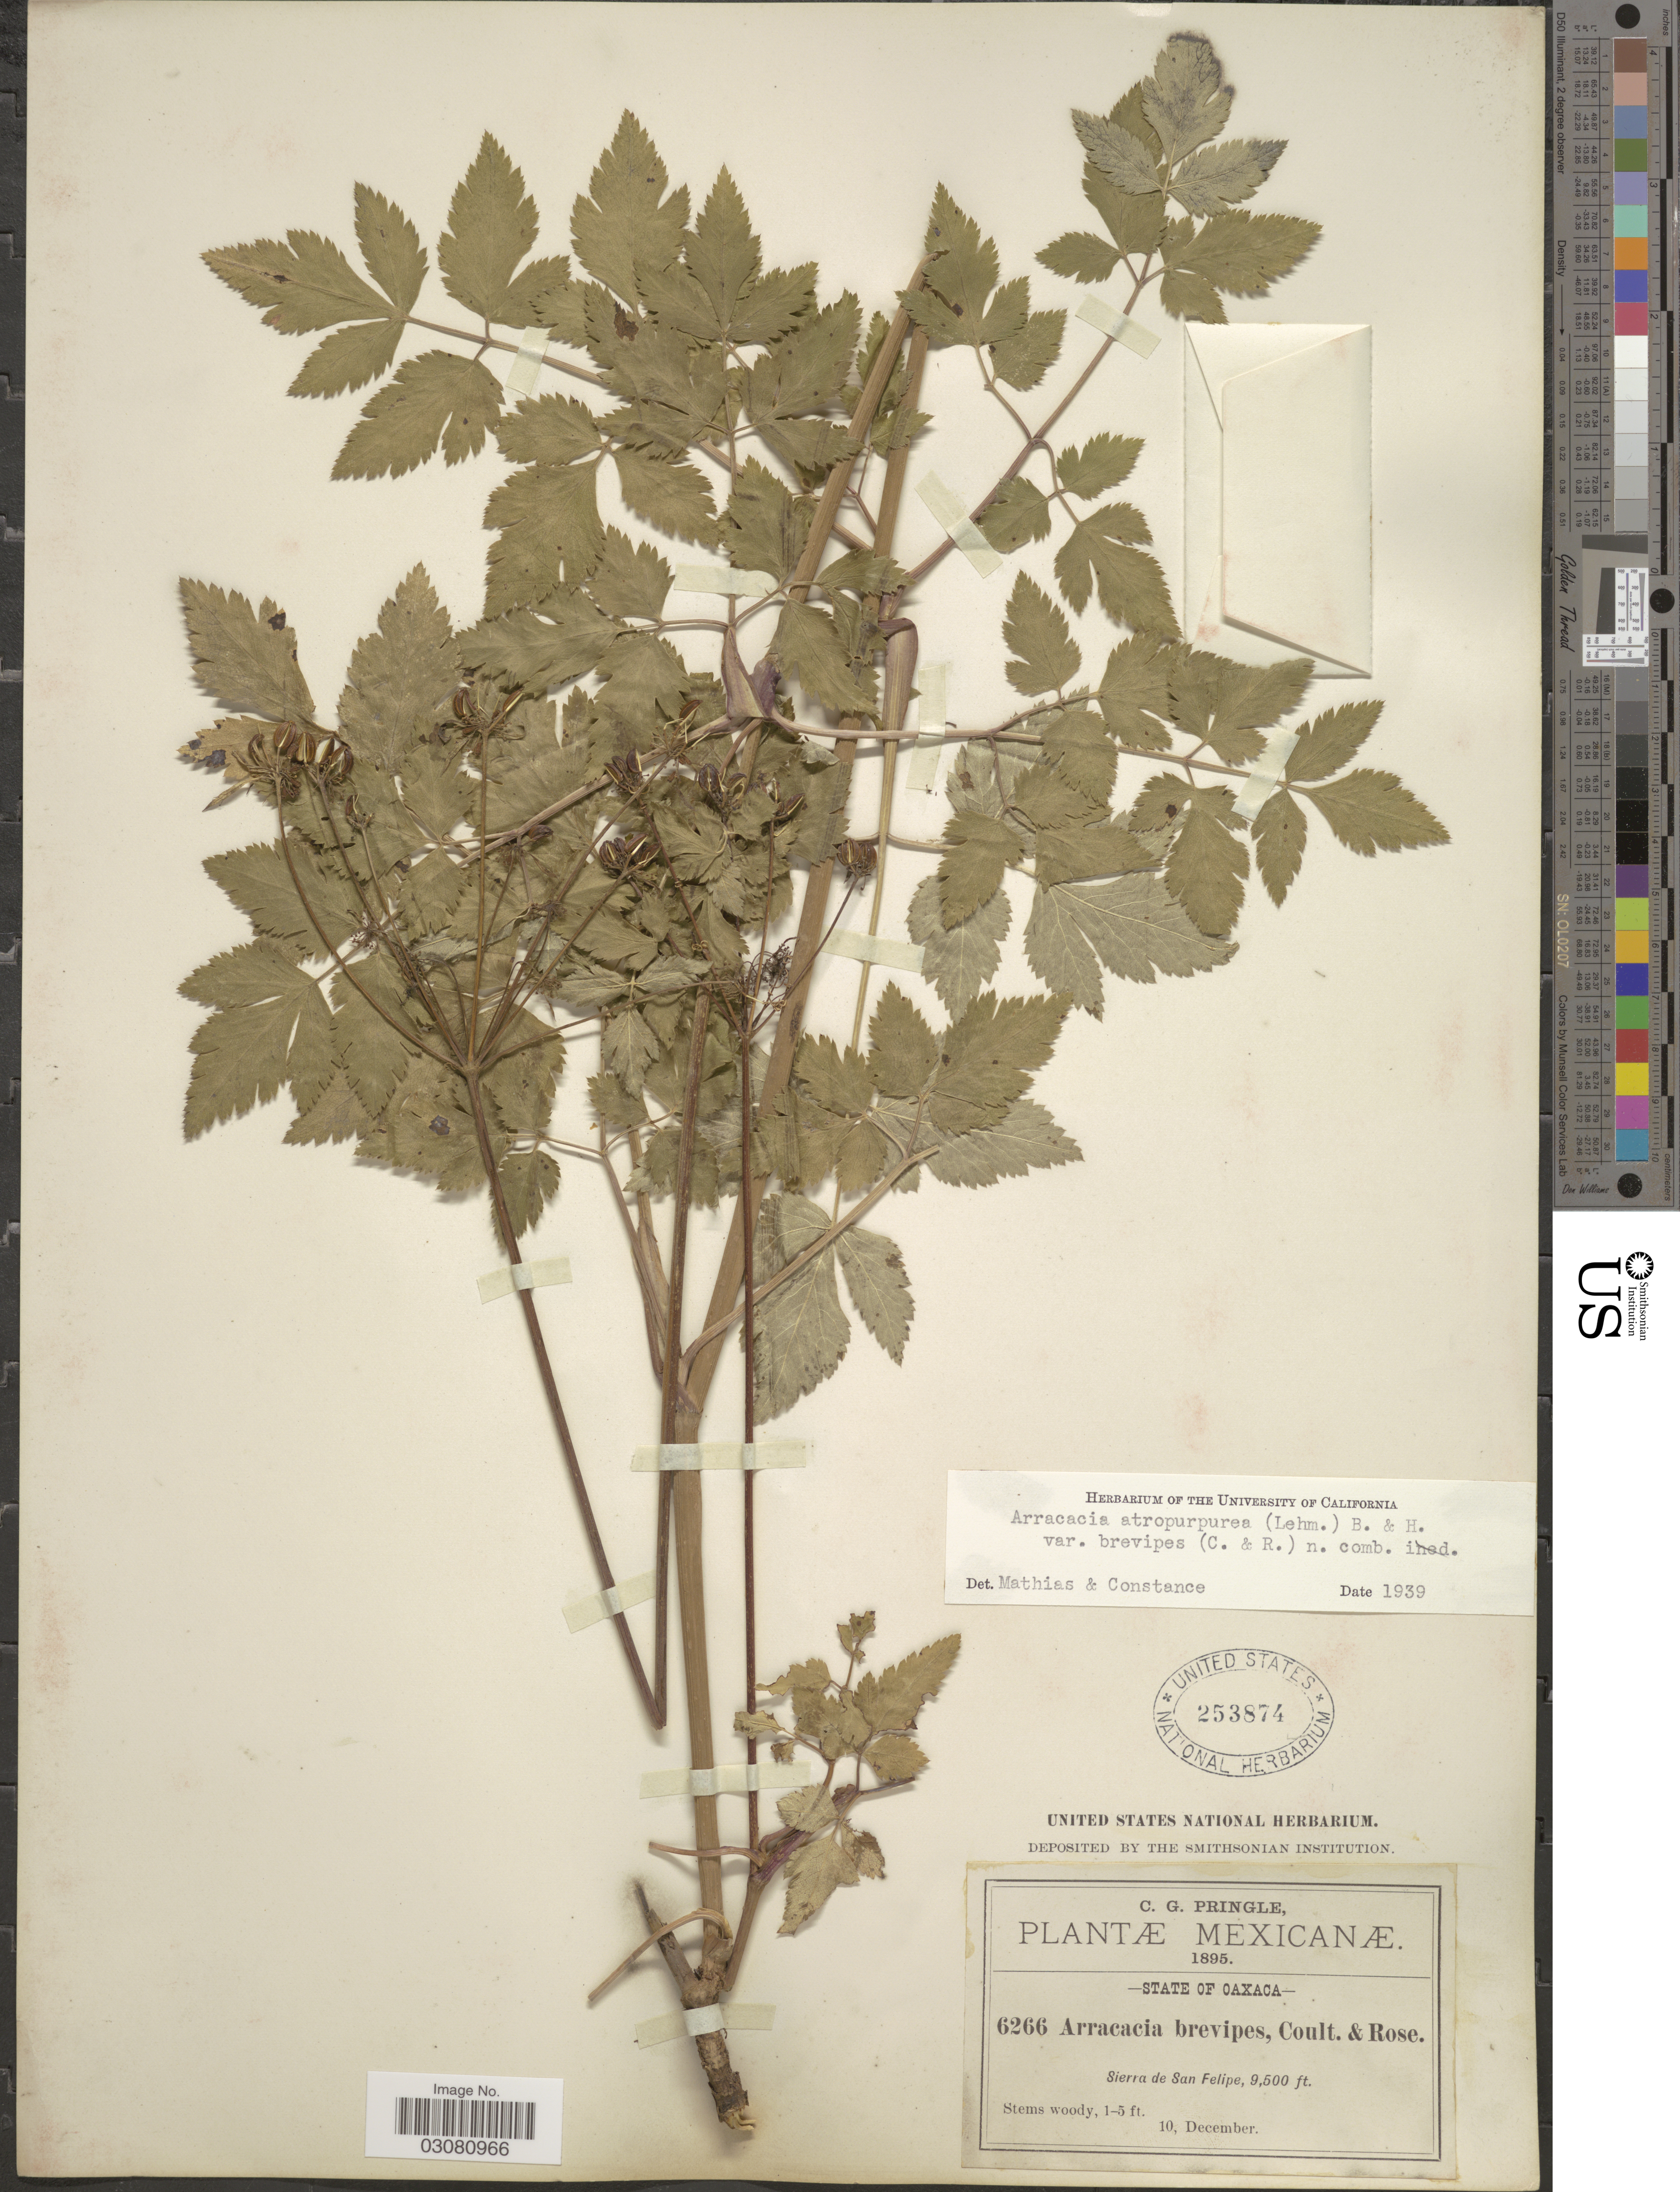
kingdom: Plantae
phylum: Tracheophyta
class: Magnoliopsida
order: Apiales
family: Apiaceae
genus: Arracacia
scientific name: Arracacia atropurpurea var. brevipes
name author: (J.M. Coult. & Rose) Mathias & Constance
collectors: C. G. Pringle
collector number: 6266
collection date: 1895-12-10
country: Mexico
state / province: Oaxaca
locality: Sierra de San Felipe.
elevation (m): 2896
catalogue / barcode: US 253874